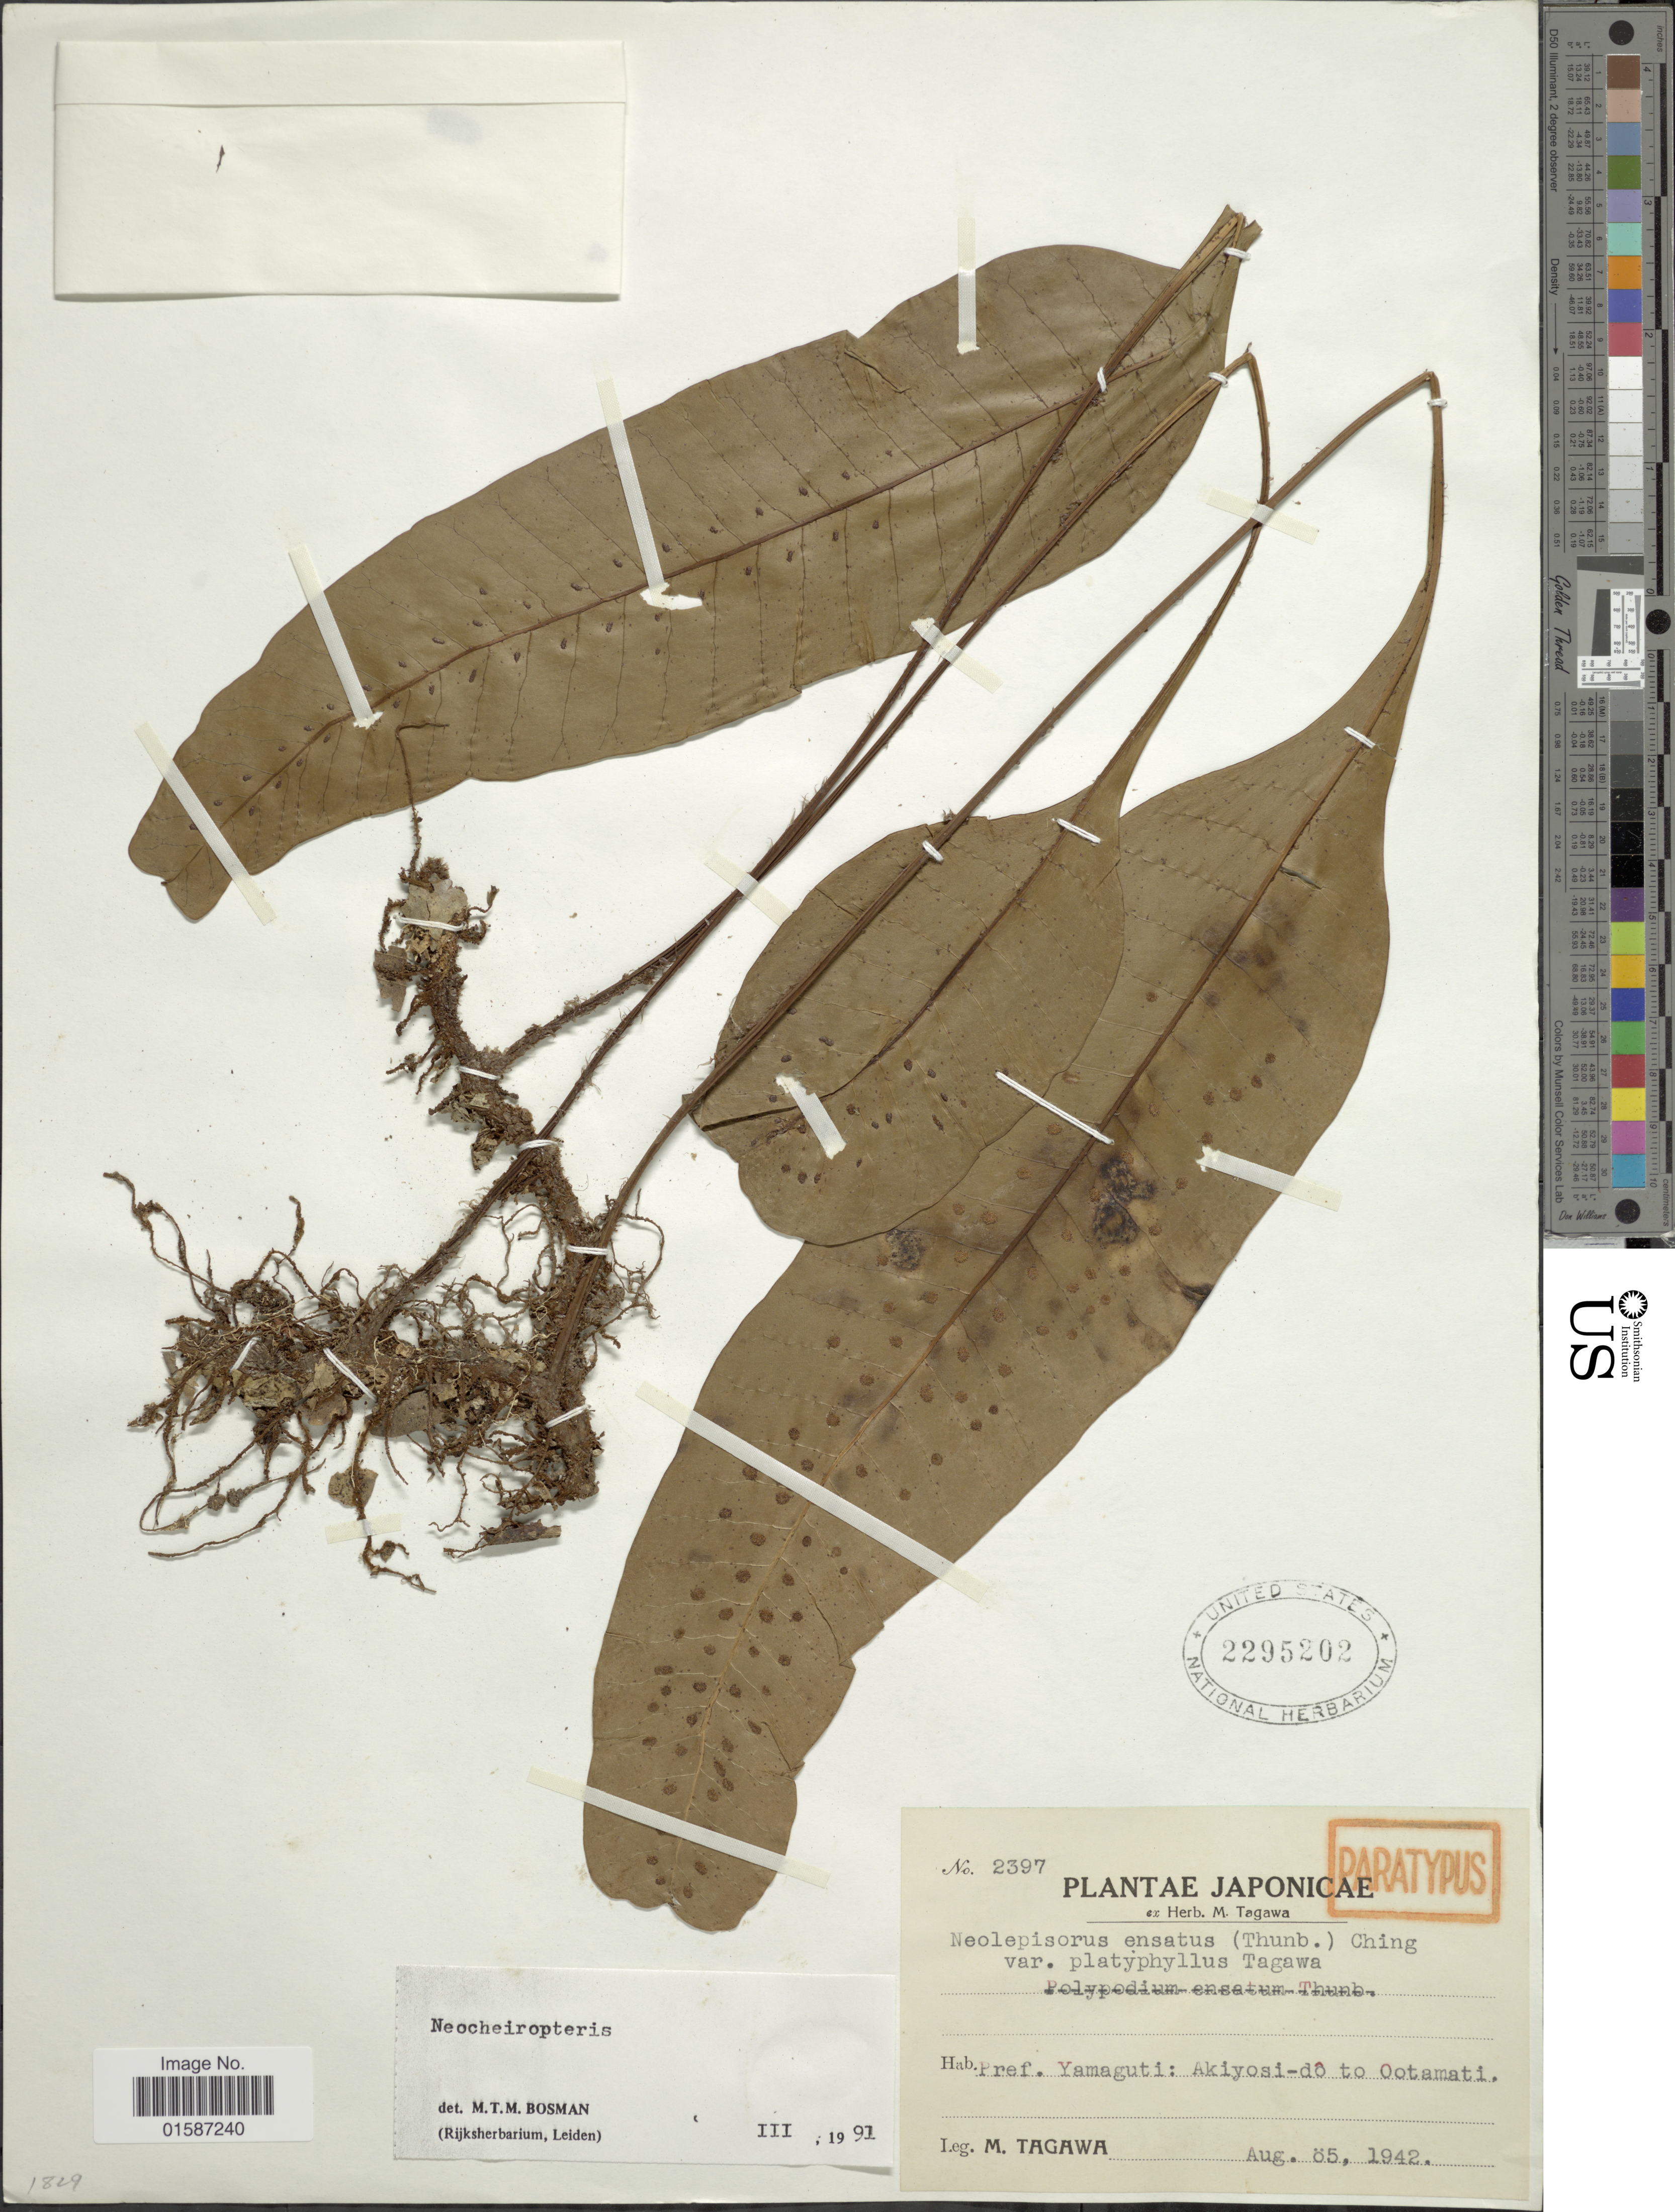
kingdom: Plantae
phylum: Tracheophyta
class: Polypodiopsida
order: Polypodiales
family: Polypodiaceae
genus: Neolepisorus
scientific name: Neolepisorus ensatus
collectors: M. Tagawa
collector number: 2397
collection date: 1942-08-05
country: Japan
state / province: Yamaguti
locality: Pref. Yamaguti: Akiyosi-do to Ootamati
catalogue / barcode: US 2295202